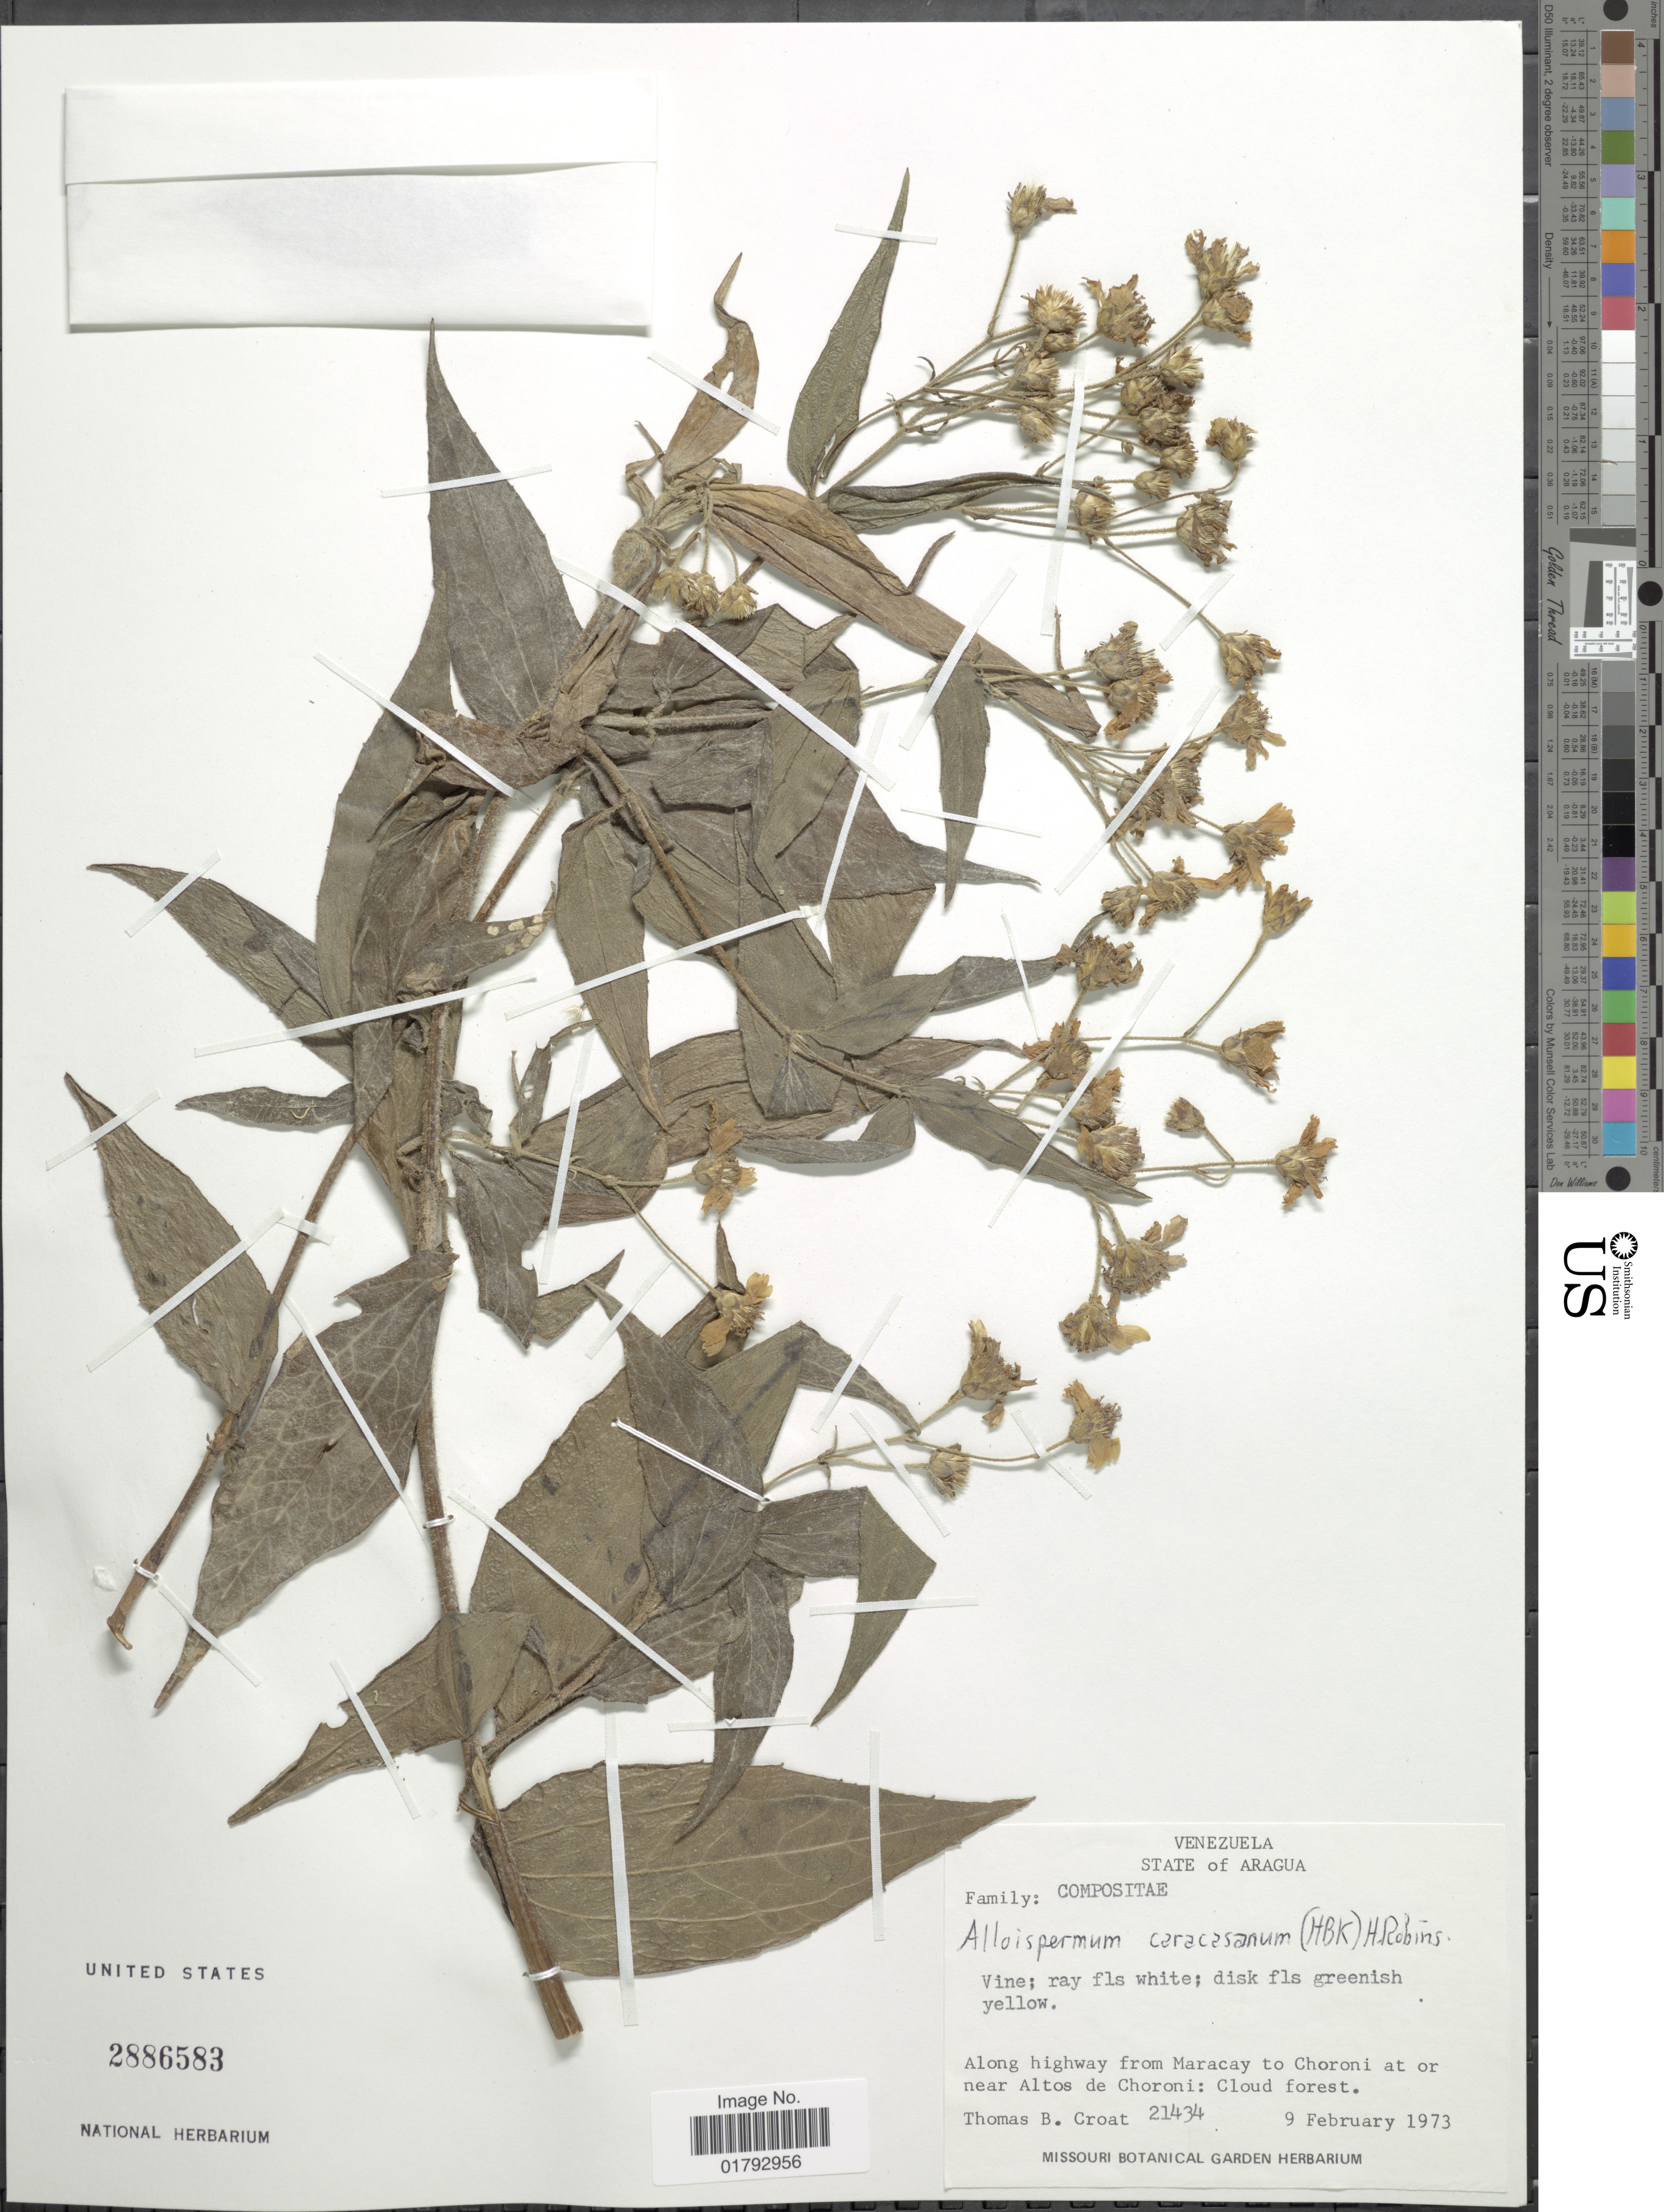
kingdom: Plantae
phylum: Tracheophyta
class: Magnoliopsida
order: Asterales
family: Asteraceae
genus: Alloispermum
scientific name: Alloispermum caracasanum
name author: (Kunth) H. Rob.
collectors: T. B. Croat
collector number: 21434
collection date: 1973-02-09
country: Venezuela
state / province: Aragua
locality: State of Aragua. Along highway from Maracay to Choroni at or near Altos de Choroni.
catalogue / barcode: US 2886583